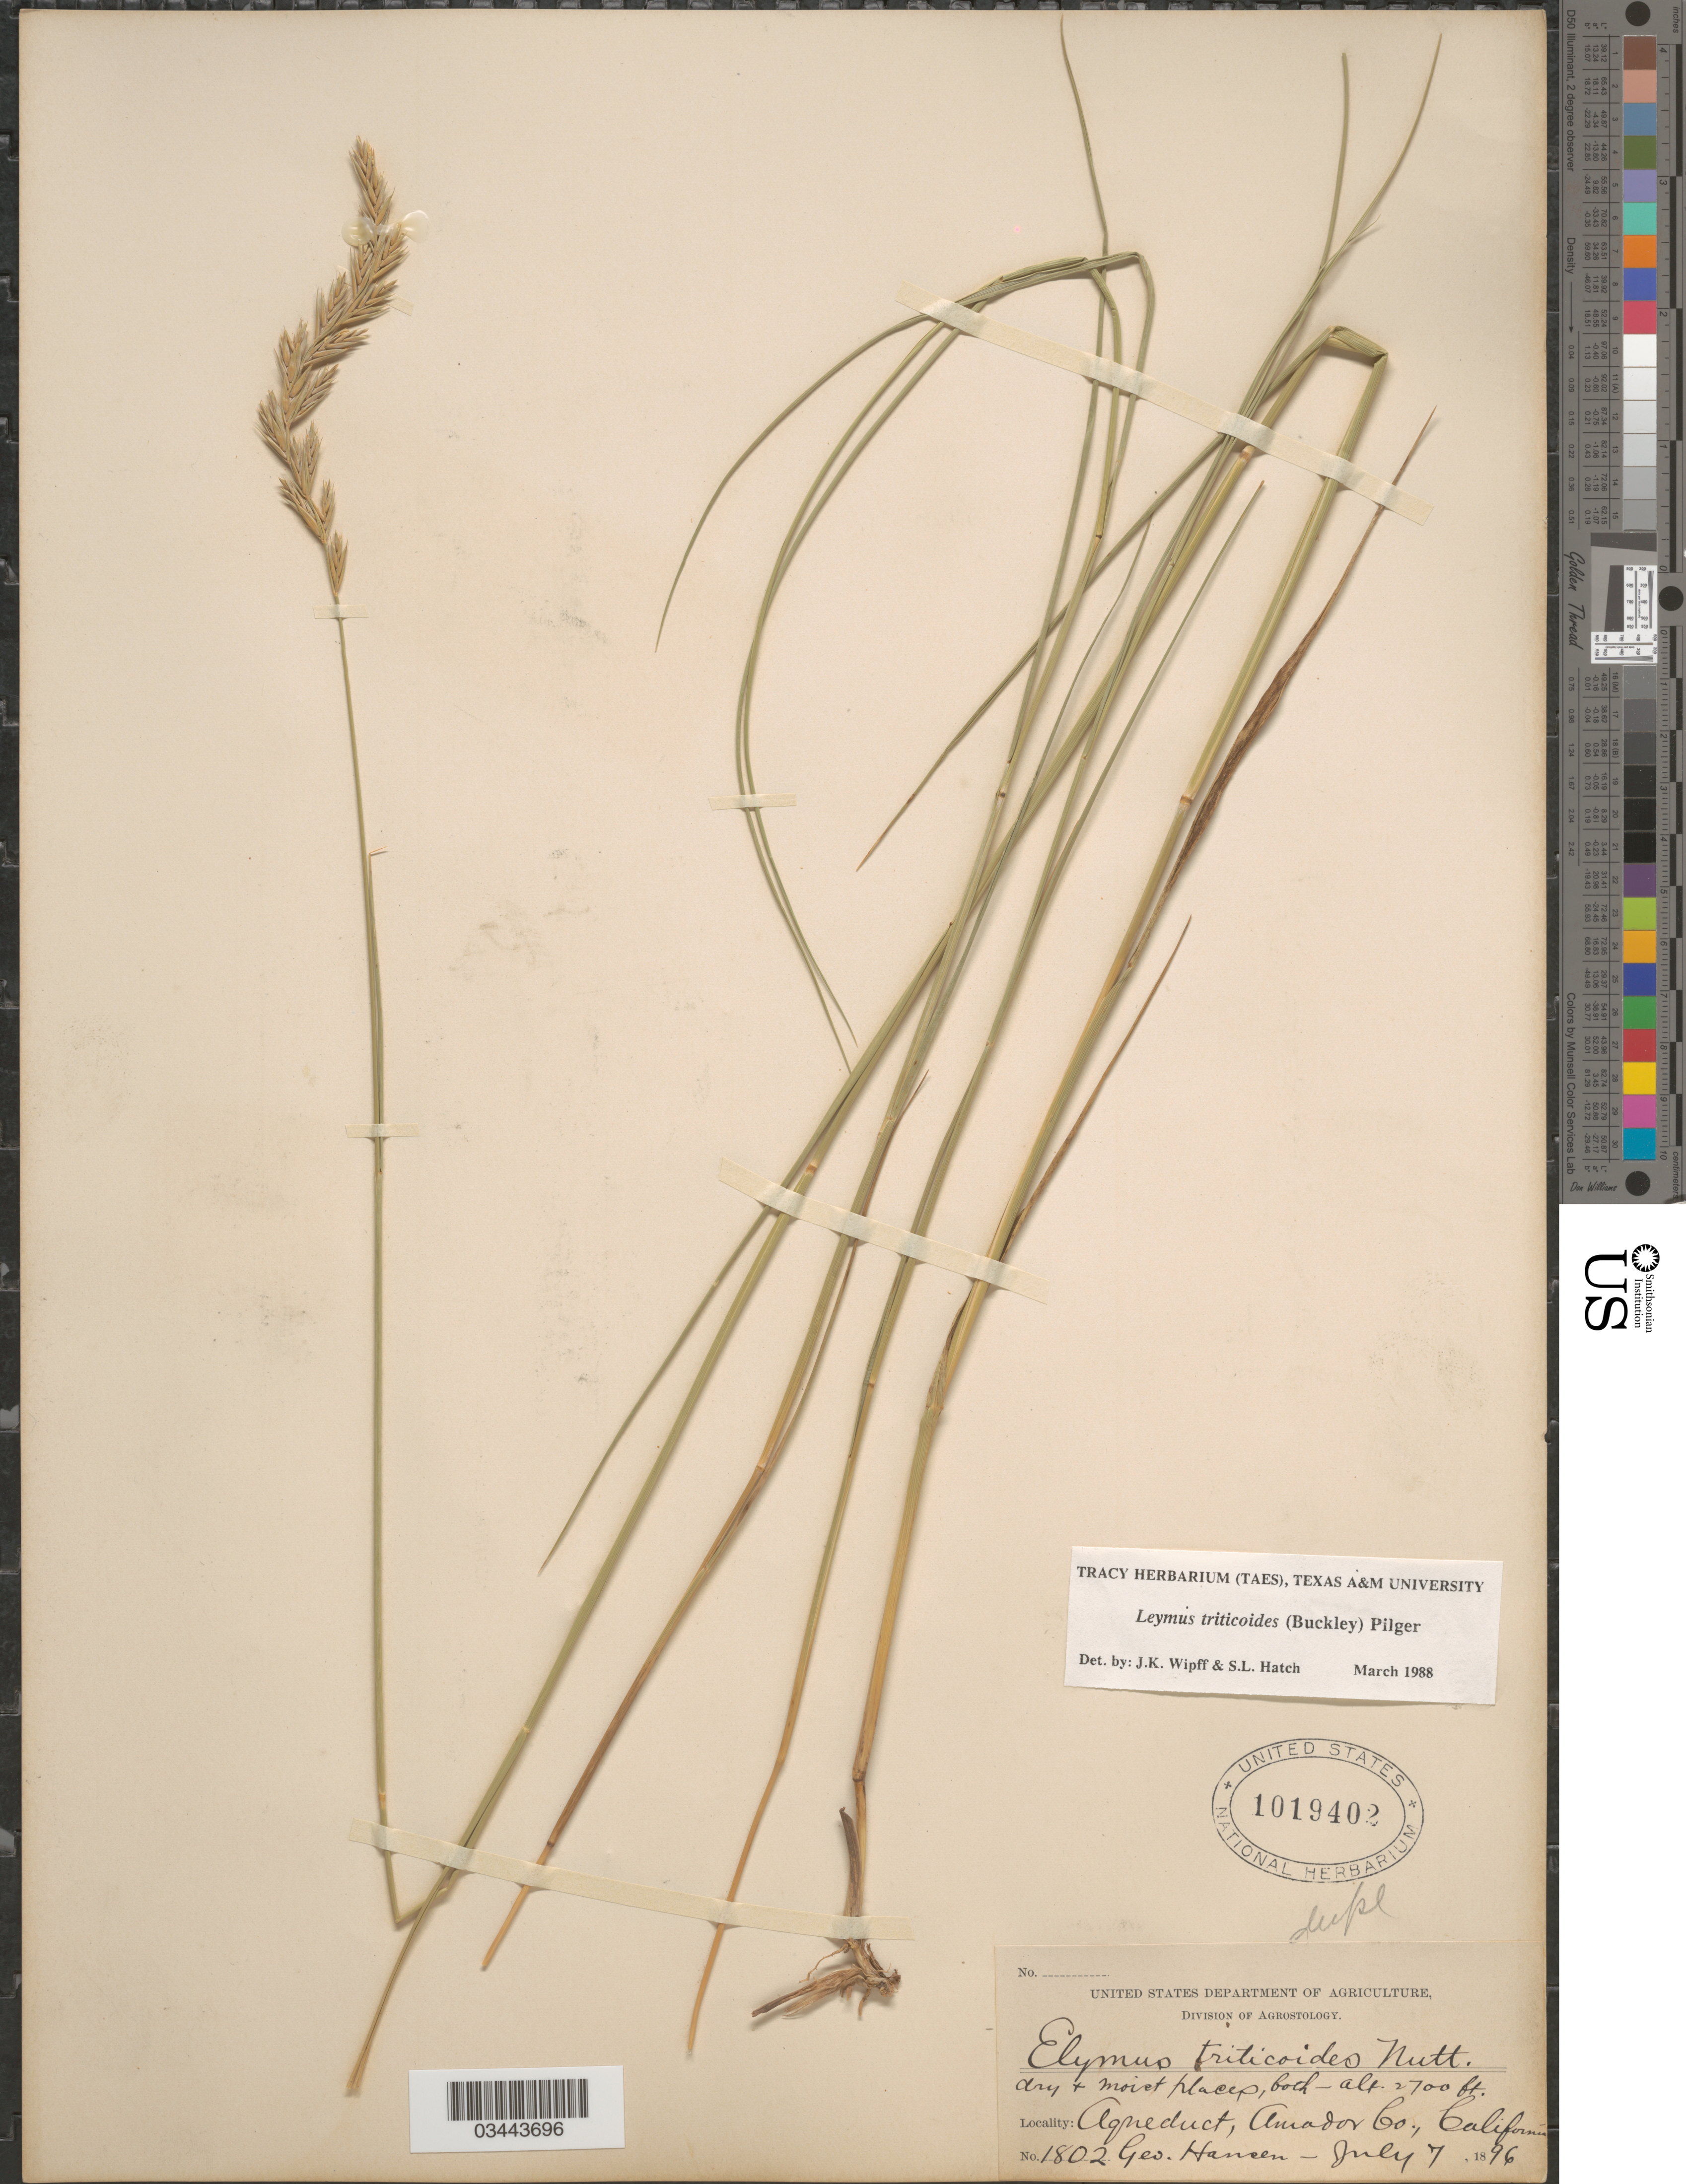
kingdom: Plantae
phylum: Tracheophyta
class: Liliopsida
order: Poales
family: Poaceae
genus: Leymus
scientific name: Leymus triticoides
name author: (Buckley) Pilg.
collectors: G. Hansen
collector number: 1802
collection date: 1896-07-07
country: United States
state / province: California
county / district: Amador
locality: Aqueduct, Amador Co.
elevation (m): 823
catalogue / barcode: US 1019402